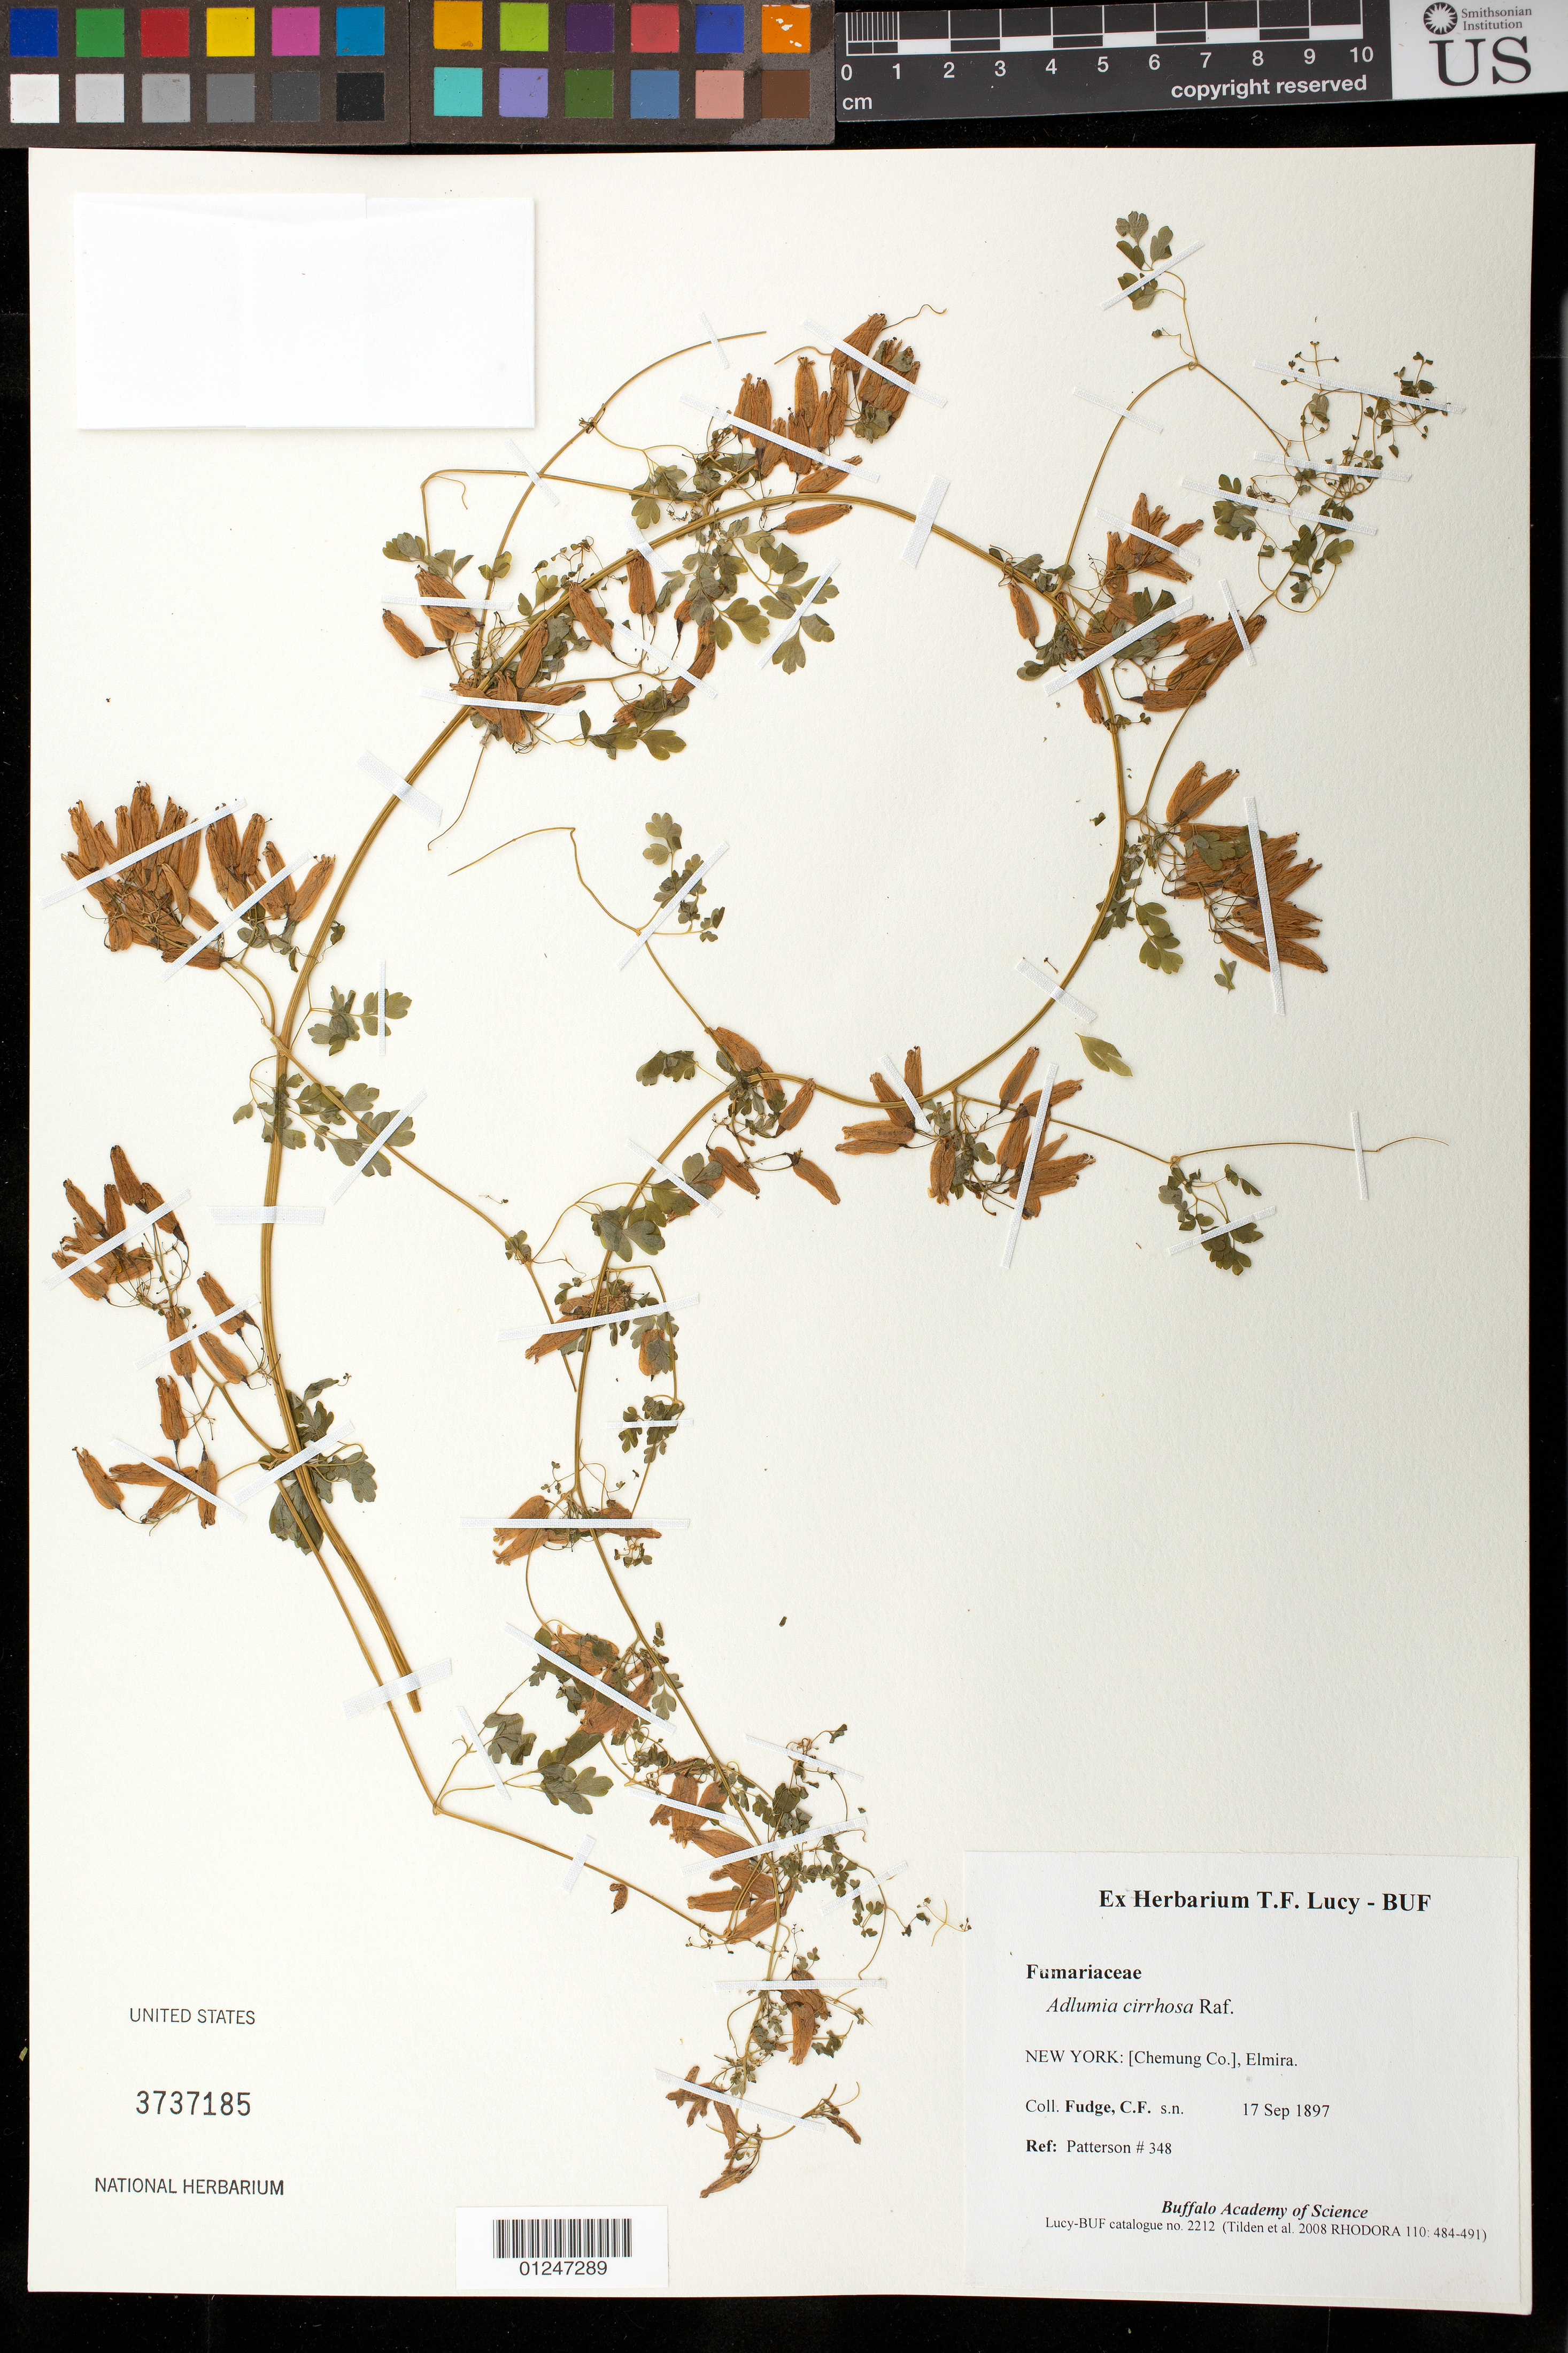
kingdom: Plantae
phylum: Tracheophyta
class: Magnoliopsida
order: Ranunculales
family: Papaveraceae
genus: Adlumia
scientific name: Adlumia cirrhosa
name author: Raf. ex DC.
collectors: T. Lucy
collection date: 1897-09-17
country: United States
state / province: New York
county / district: Chemung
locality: Elmira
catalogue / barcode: US 3737185